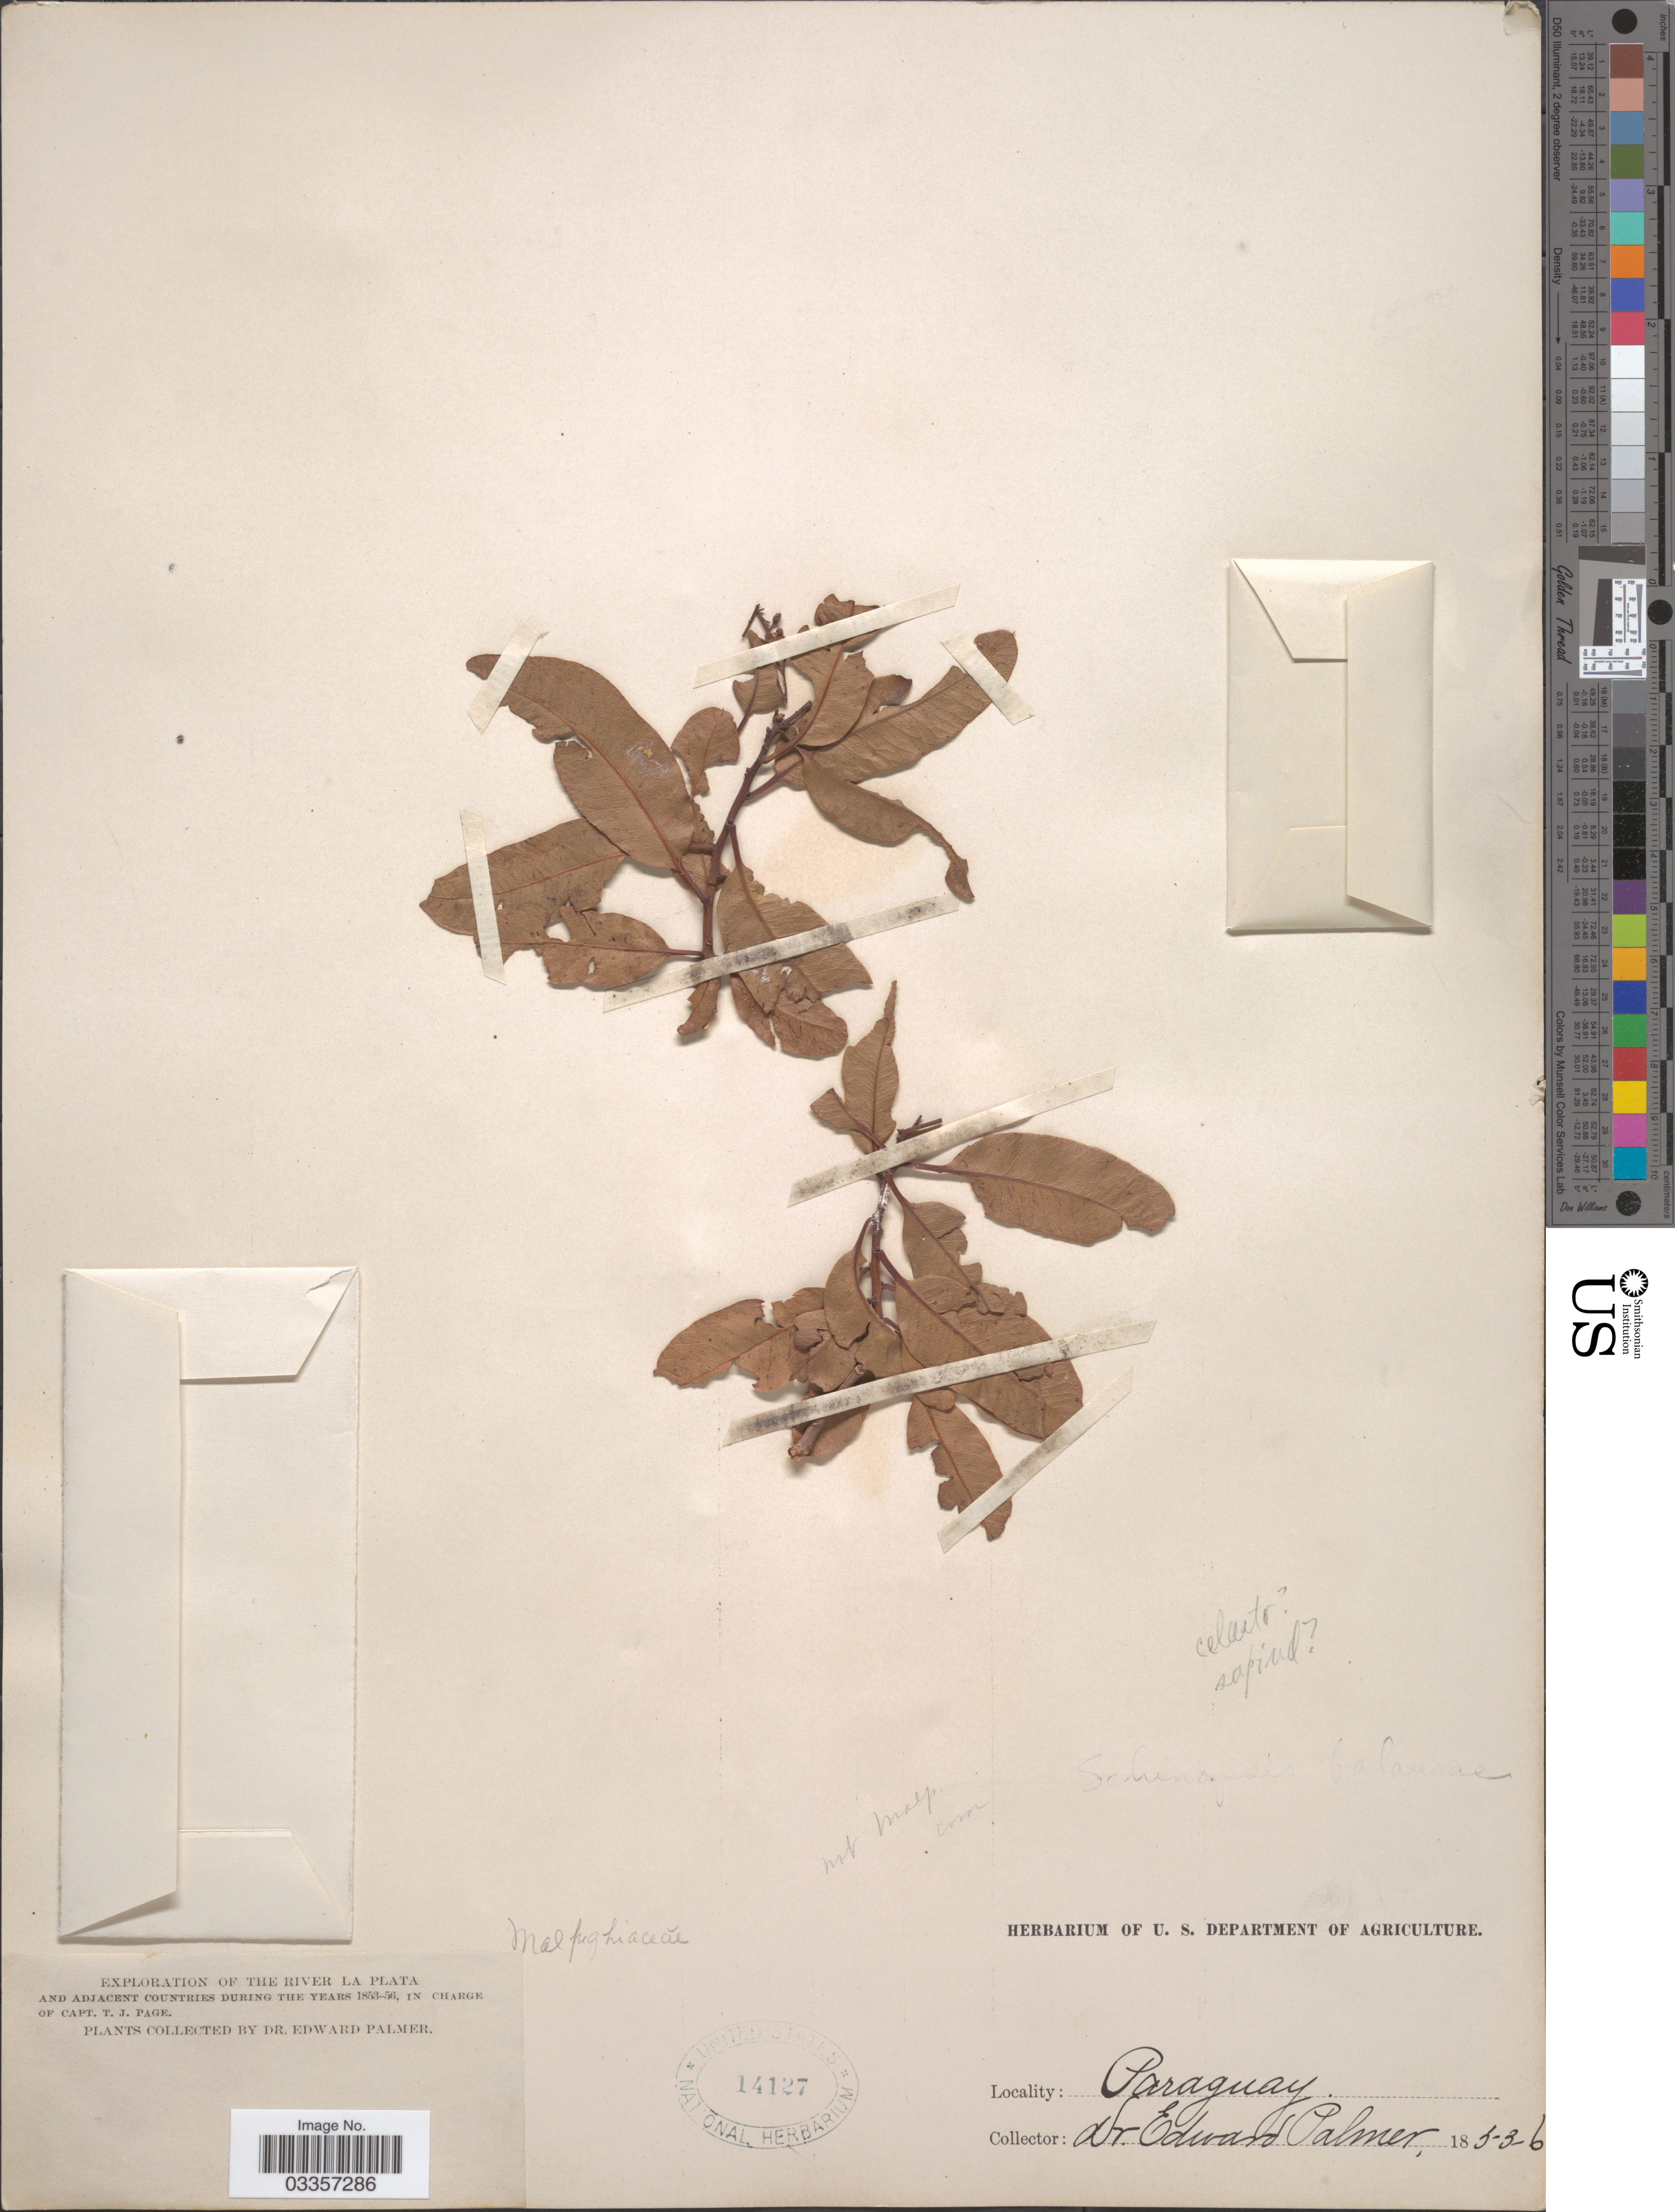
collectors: E. Palmer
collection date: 1853/1856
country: Paraguay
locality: The River La Plata.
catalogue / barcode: US 14127